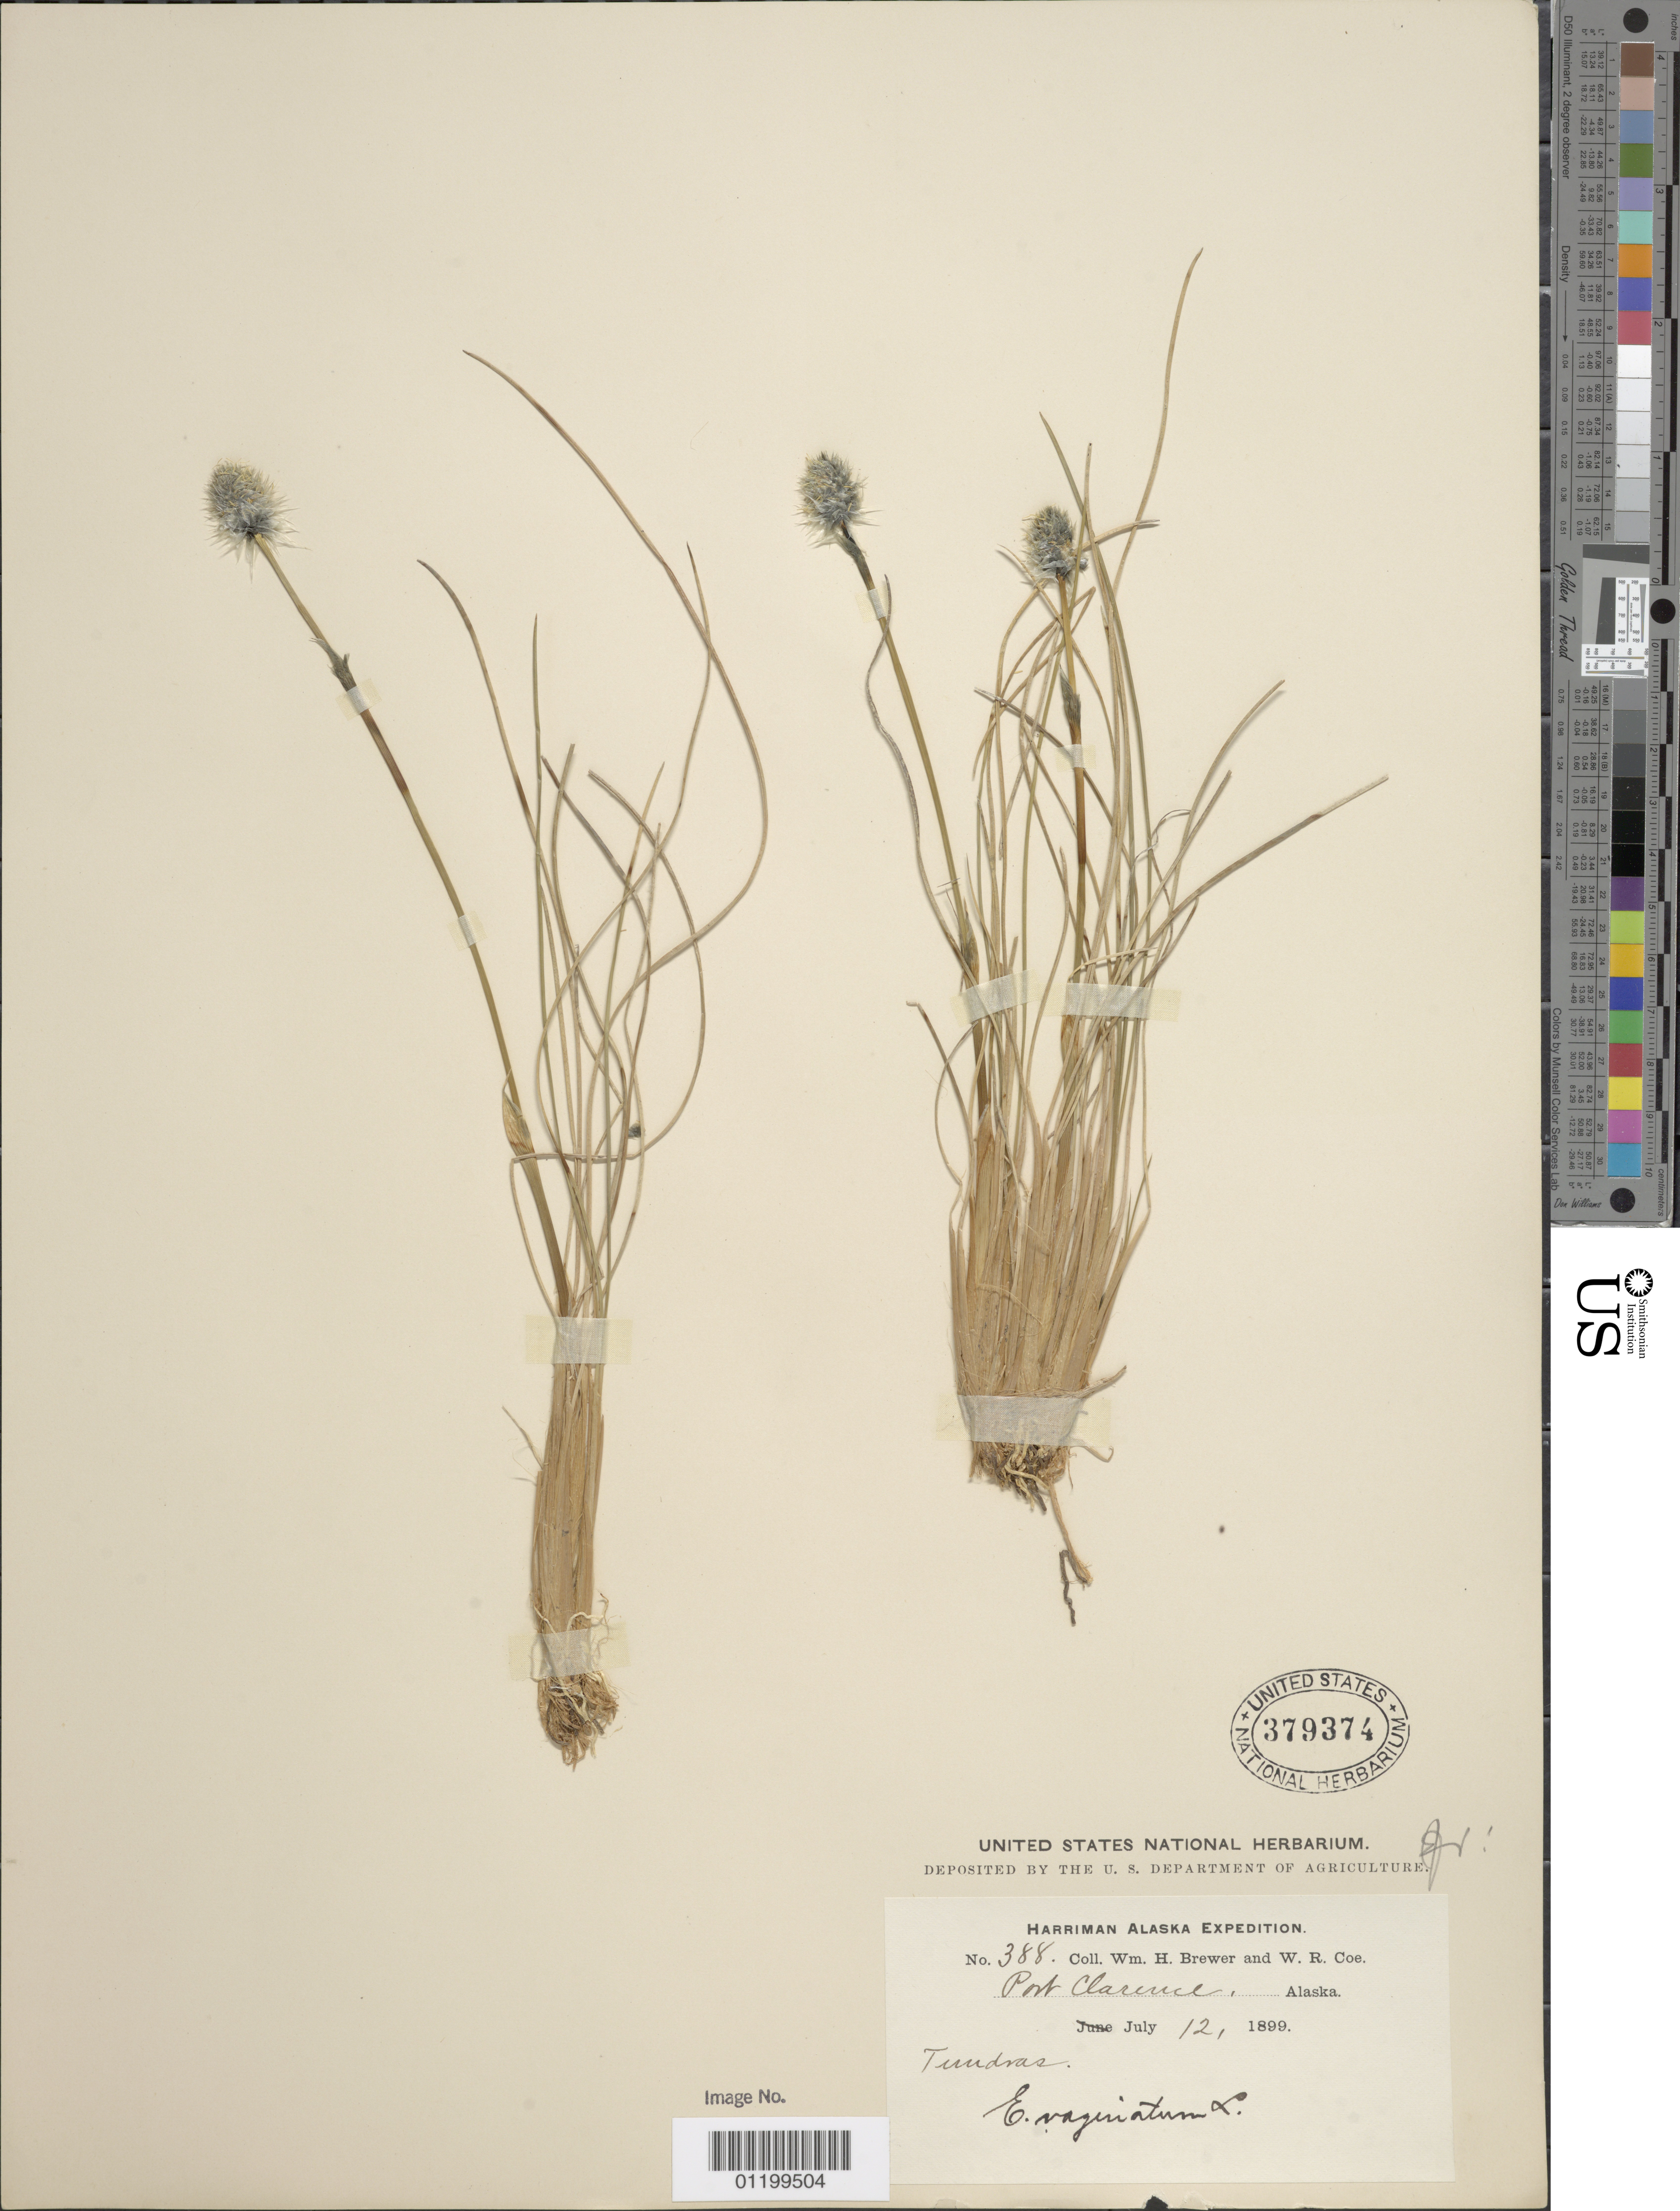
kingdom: Plantae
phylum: Tracheophyta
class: Liliopsida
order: Poales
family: Cyperaceae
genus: Eriophorum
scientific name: Eriophorum vaginatum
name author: L.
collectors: W. H. Brewer & W. Coe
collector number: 388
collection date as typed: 12 Jul 1899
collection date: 1899-07-12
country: United States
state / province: Alaska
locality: Port Clarence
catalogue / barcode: US 379374